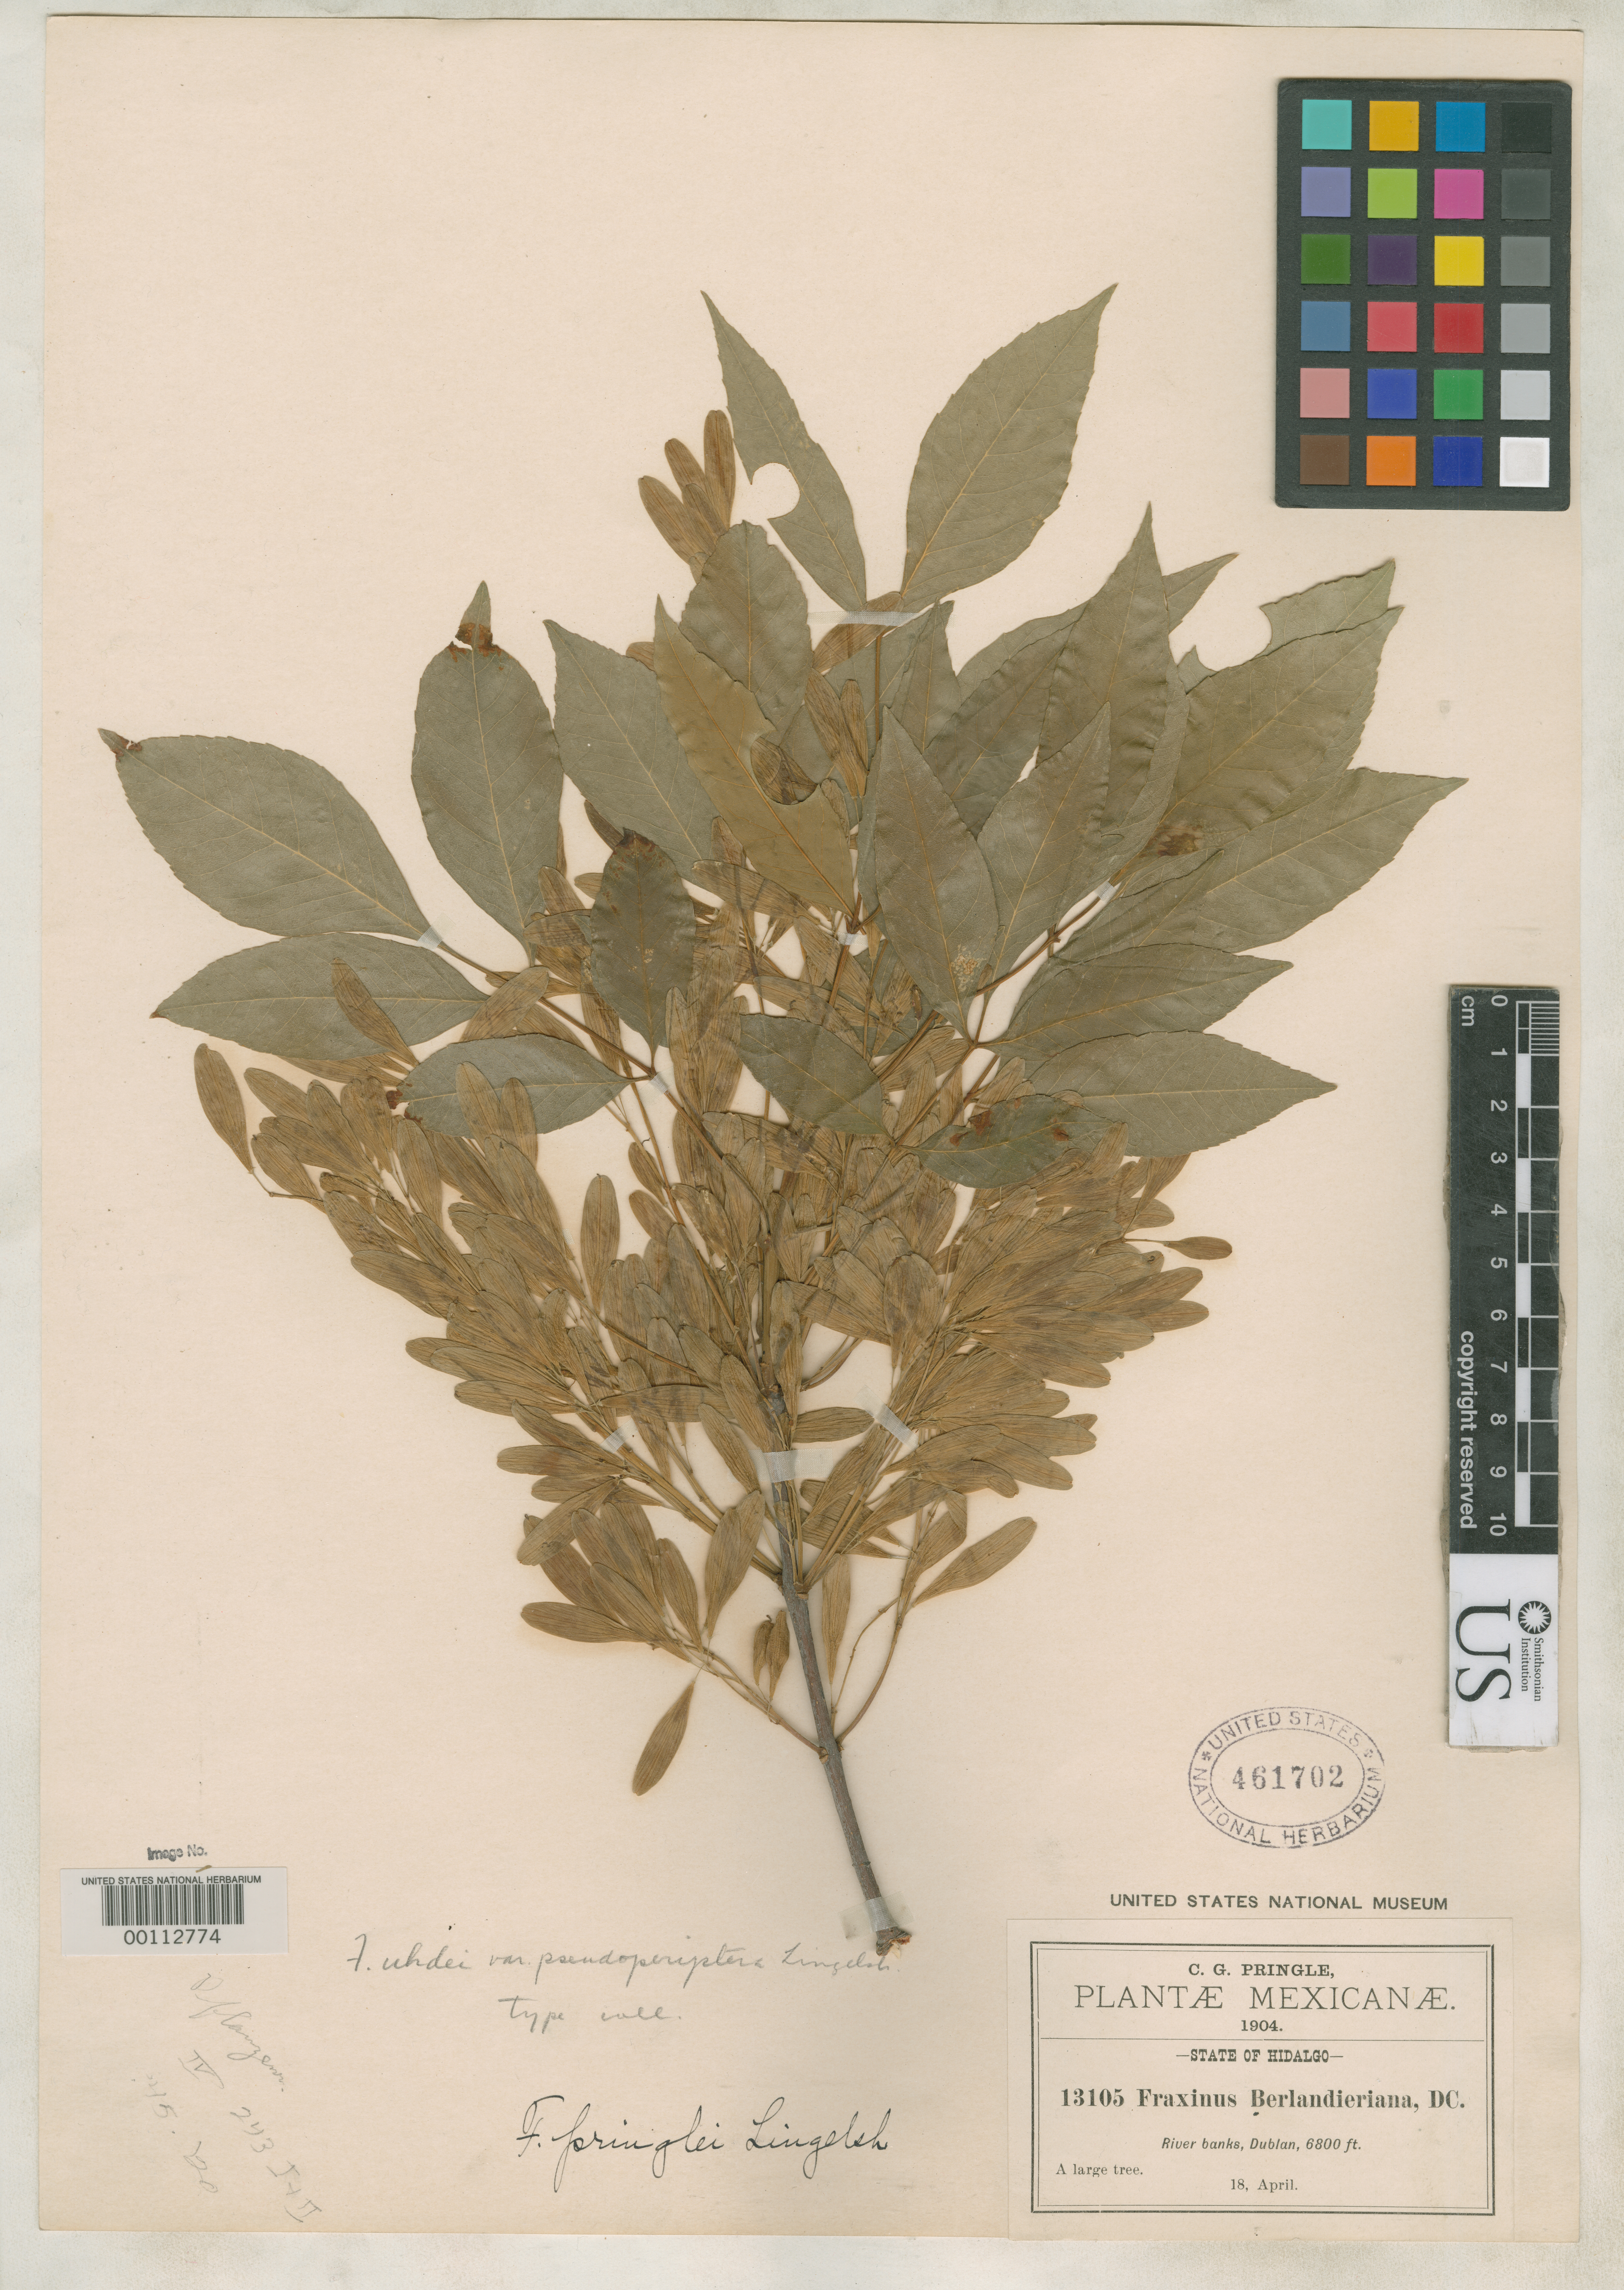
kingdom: Plantae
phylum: Tracheophyta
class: Magnoliopsida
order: Lamiales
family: Oleaceae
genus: Fraxinus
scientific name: Fraxinus uhdei var. pseudoperiptera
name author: Lingelsh. in Engl.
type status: Isotype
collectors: C. G. Pringle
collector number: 13105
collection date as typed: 18 Apr 1904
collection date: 1904-04-18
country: Mexico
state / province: Hidalgo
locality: Dublan, river banks.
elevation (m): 2073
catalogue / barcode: US 461702